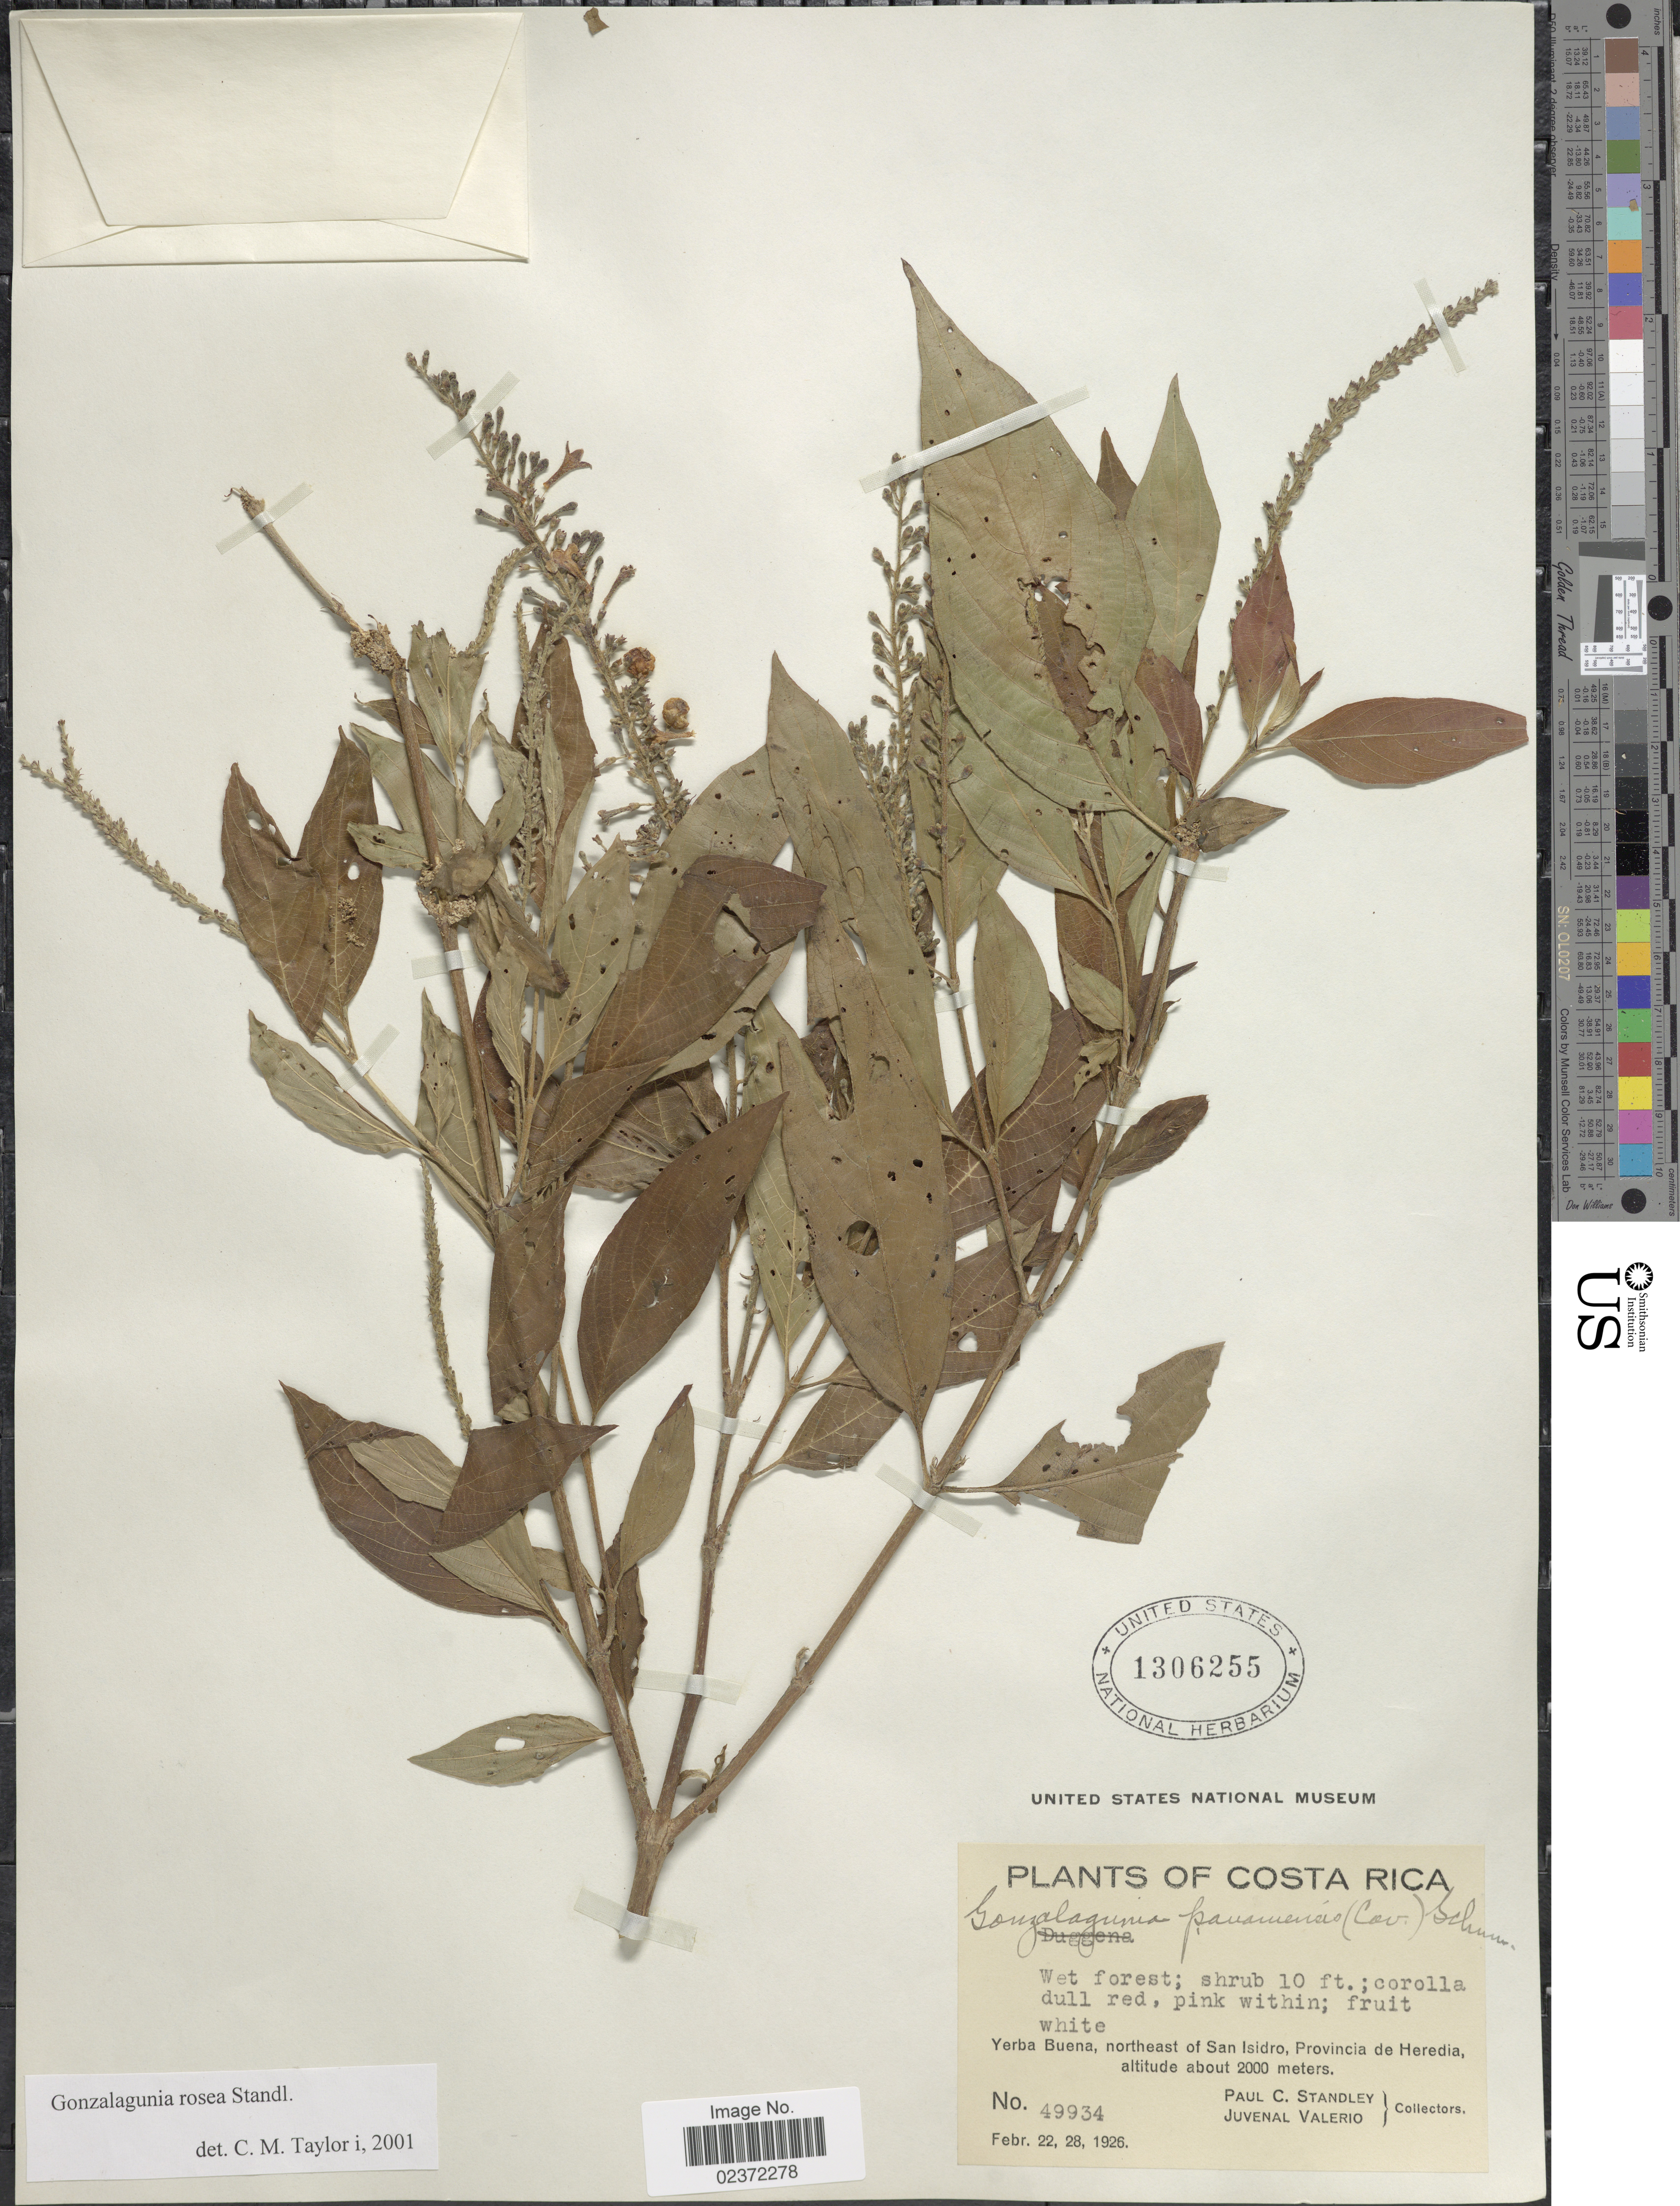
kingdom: Plantae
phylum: Tracheophyta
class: Magnoliopsida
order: Gentianales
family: Rubiaceae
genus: Gonzalagunia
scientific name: Gonzalagunia rosea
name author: Standl.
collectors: P. C. Standley & J. Valerio R.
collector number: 49934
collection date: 1926-02-22/1926-02-28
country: Costa Rica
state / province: Heredia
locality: Yerba Buena, northeast of San Isidro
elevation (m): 2000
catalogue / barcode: US 1306255